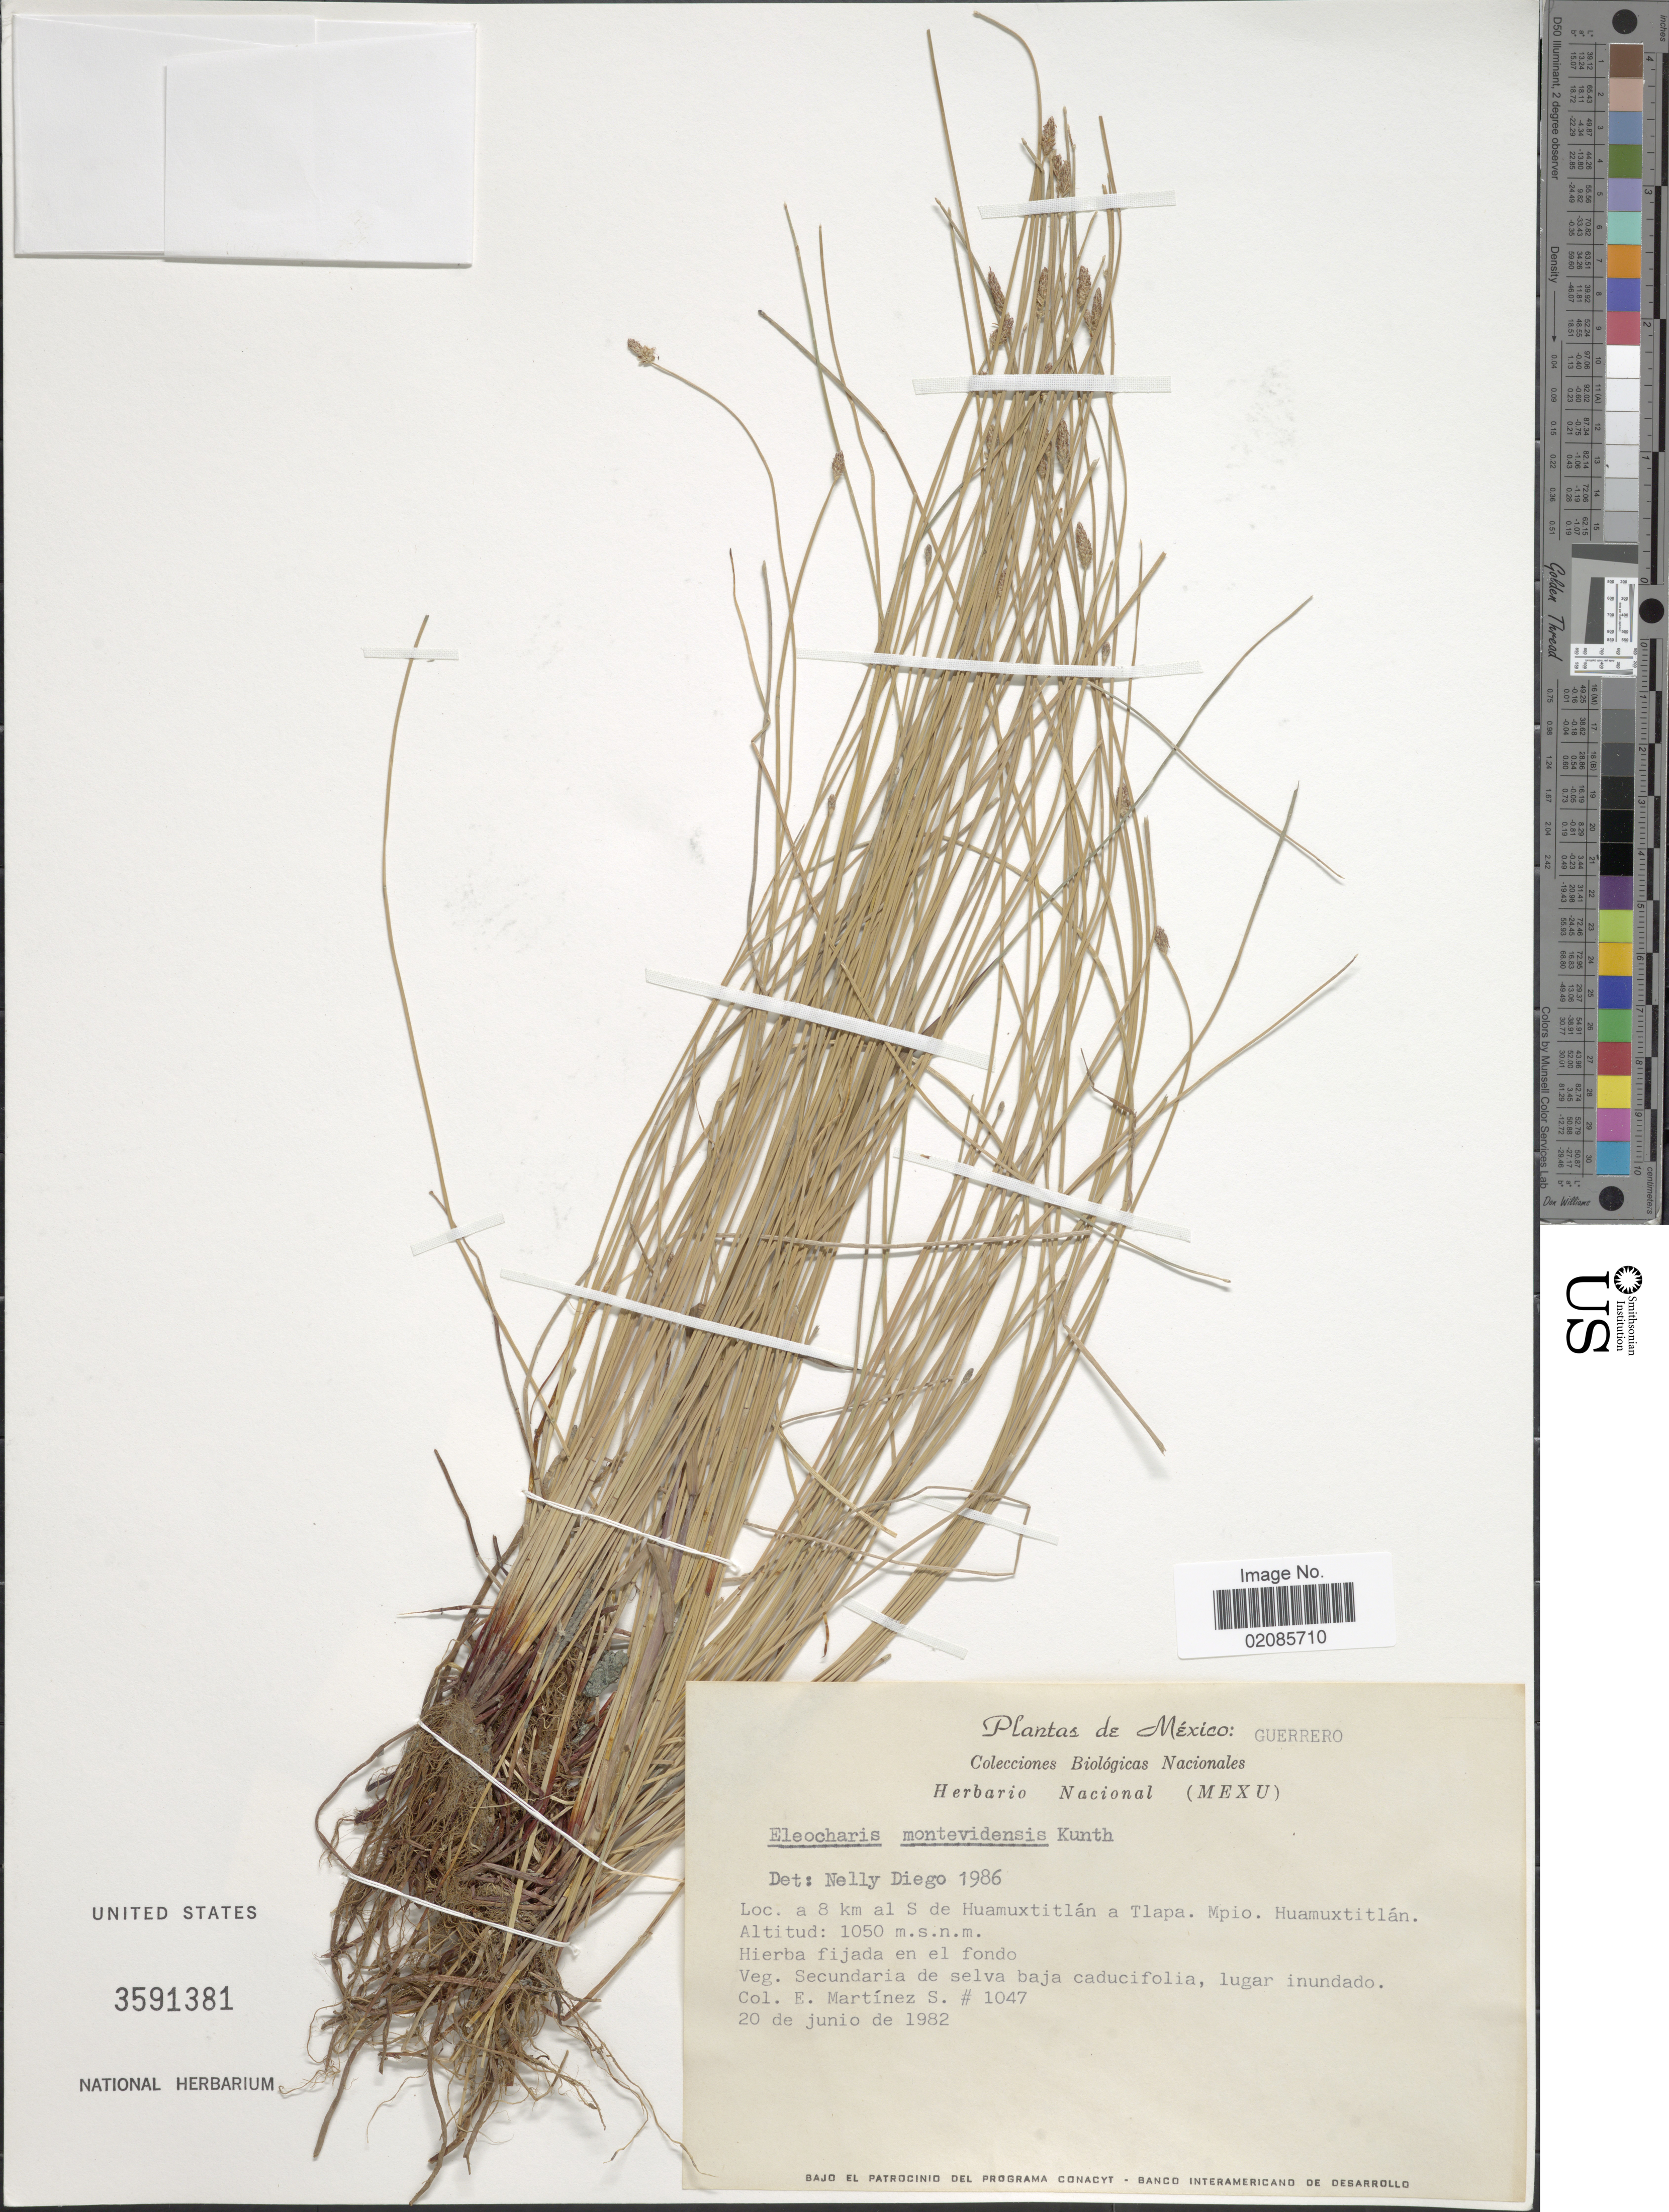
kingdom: Plantae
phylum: Tracheophyta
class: Liliopsida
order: Poales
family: Cyperaceae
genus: Eleocharis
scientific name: Eleocharis montevidensis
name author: Kunth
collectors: E. M. Martínez S.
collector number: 1047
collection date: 1982-06-20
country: Mexico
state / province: Guerrero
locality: A 8 km al S de Huamuxtitlan a Tlapa, Mpio. Huamuxtitlan.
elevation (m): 1050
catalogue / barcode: US 3591381